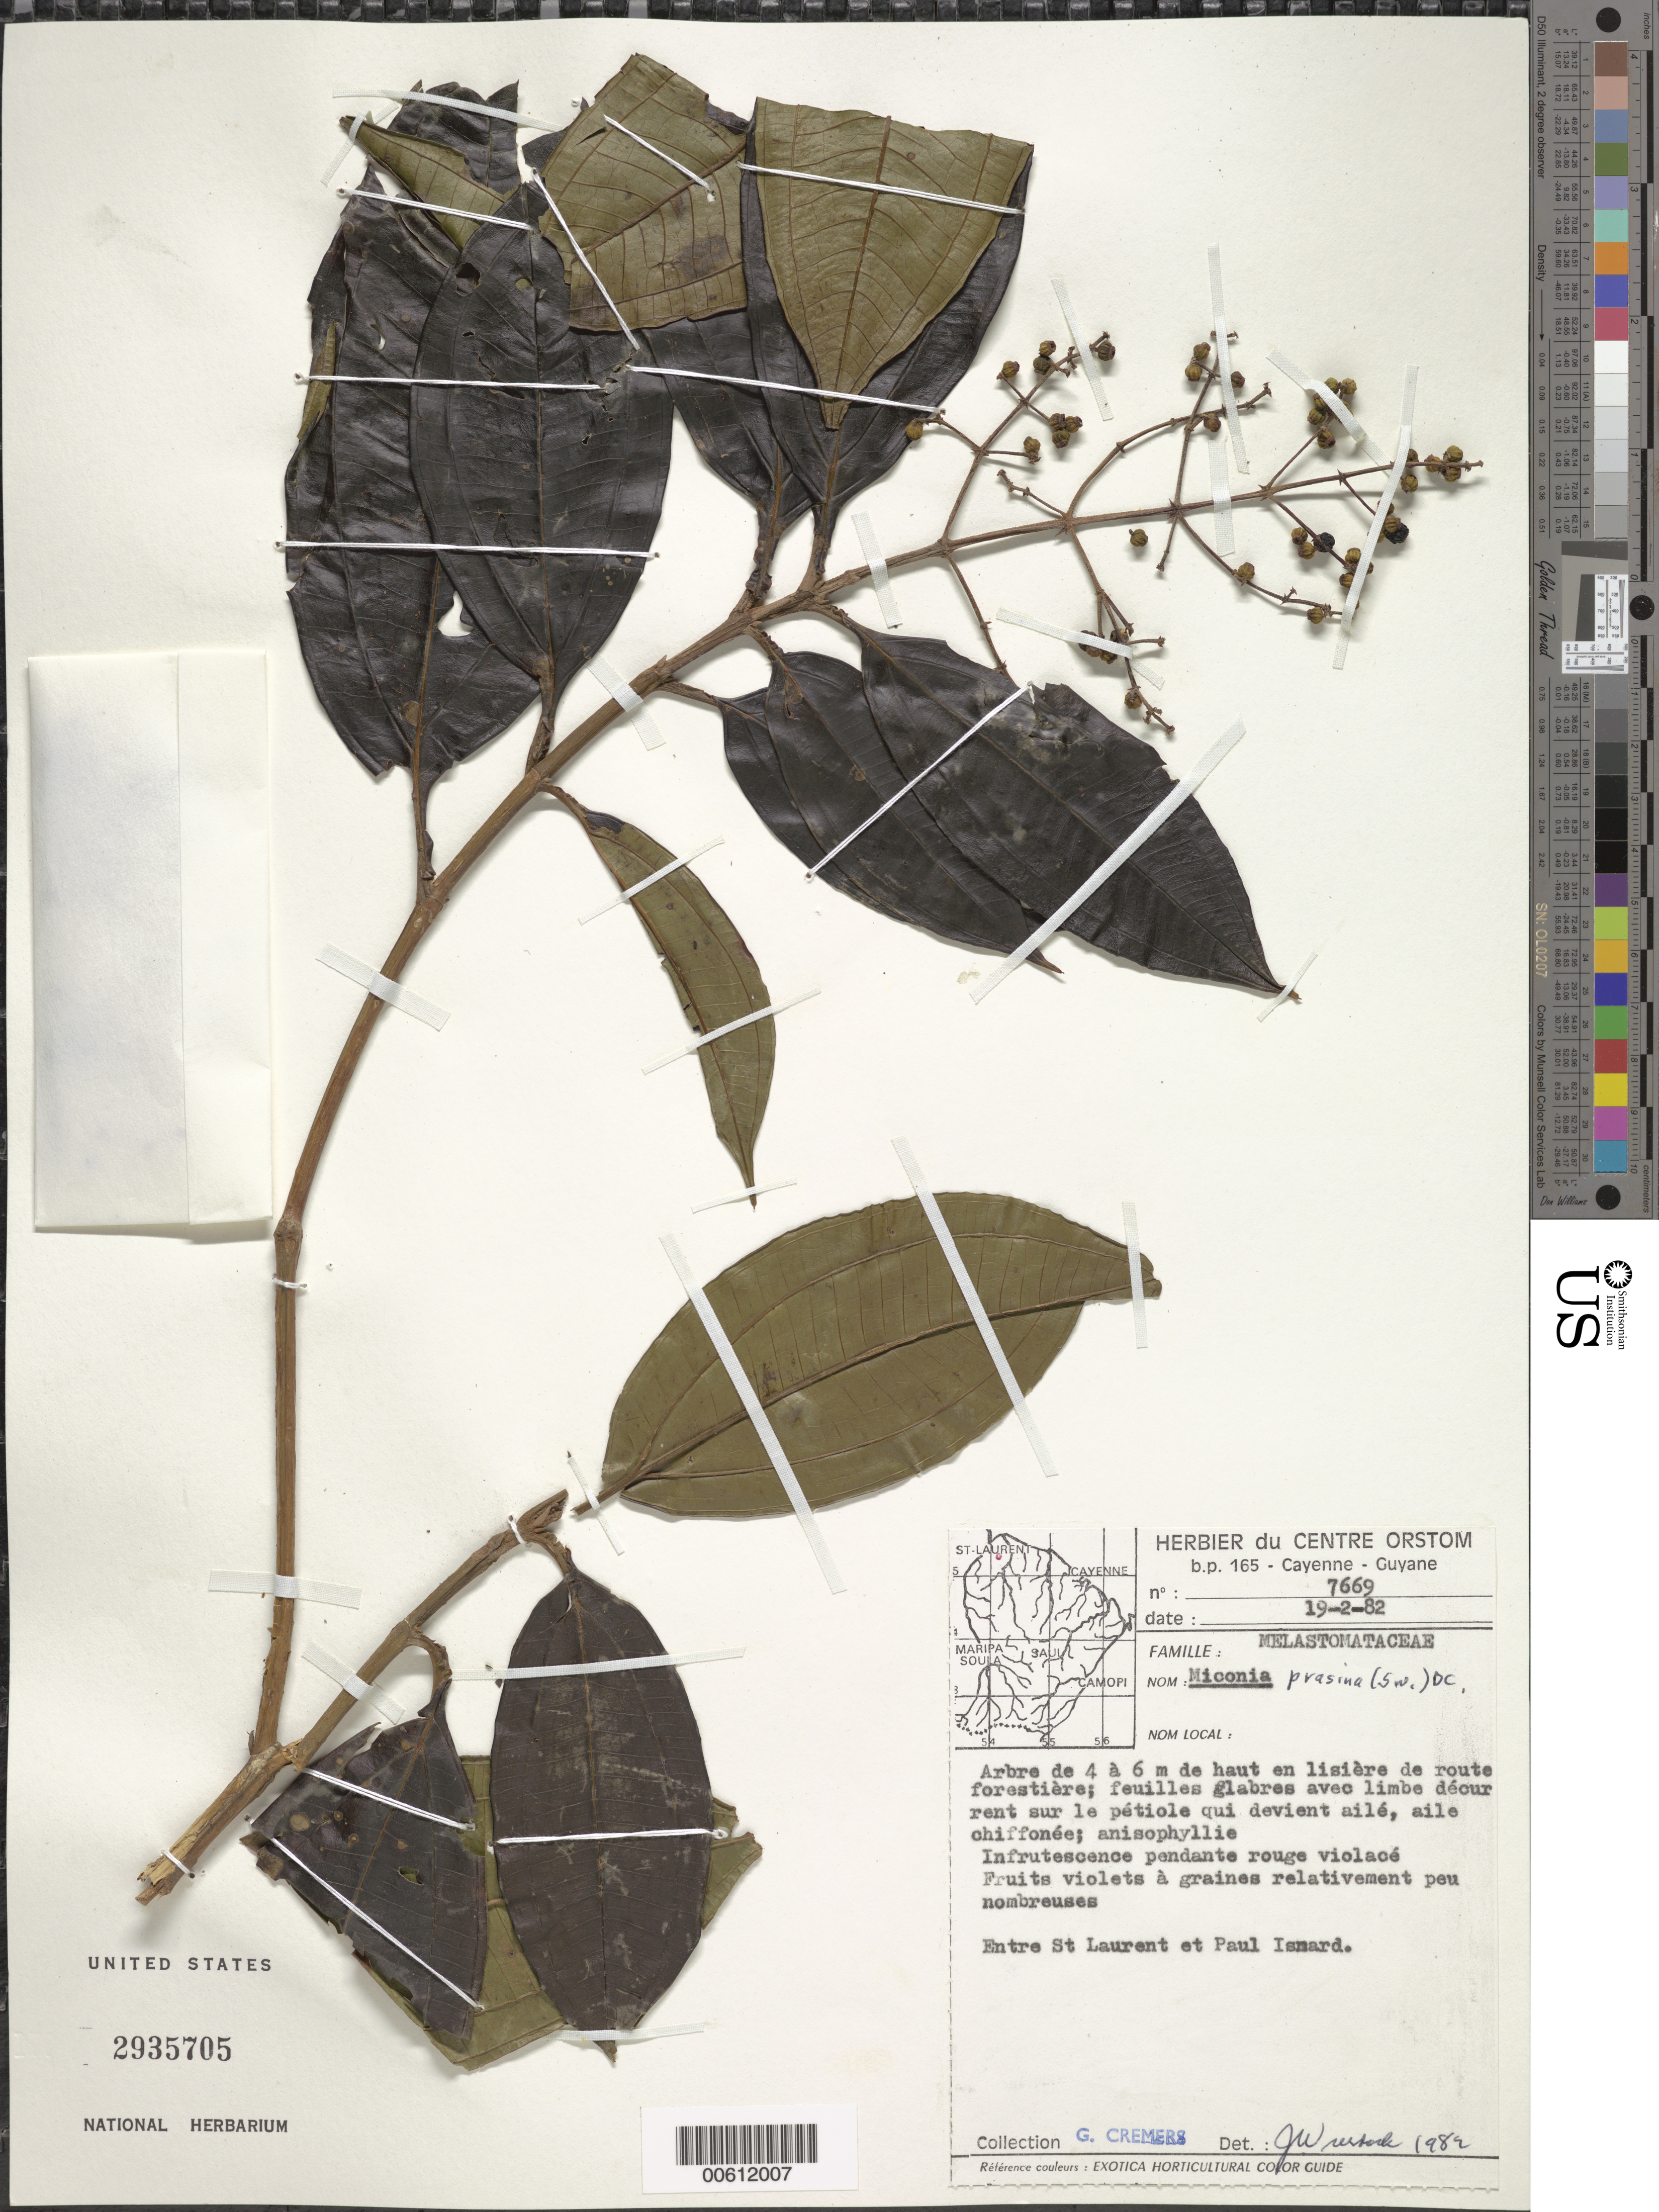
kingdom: Plantae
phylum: Tracheophyta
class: Magnoliopsida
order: Myrtales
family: Melastomataceae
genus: Miconia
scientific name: Miconia prasina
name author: (Sw.) DC.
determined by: Wurdack, John J., (US), US (UNITED STATES)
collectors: G. Cremers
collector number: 7669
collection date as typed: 19-Feb-82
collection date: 1982-02-19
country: French Guiana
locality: St. Laurent à Paul Isnard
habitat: Lisiere de route forestiere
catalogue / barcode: US 2935705